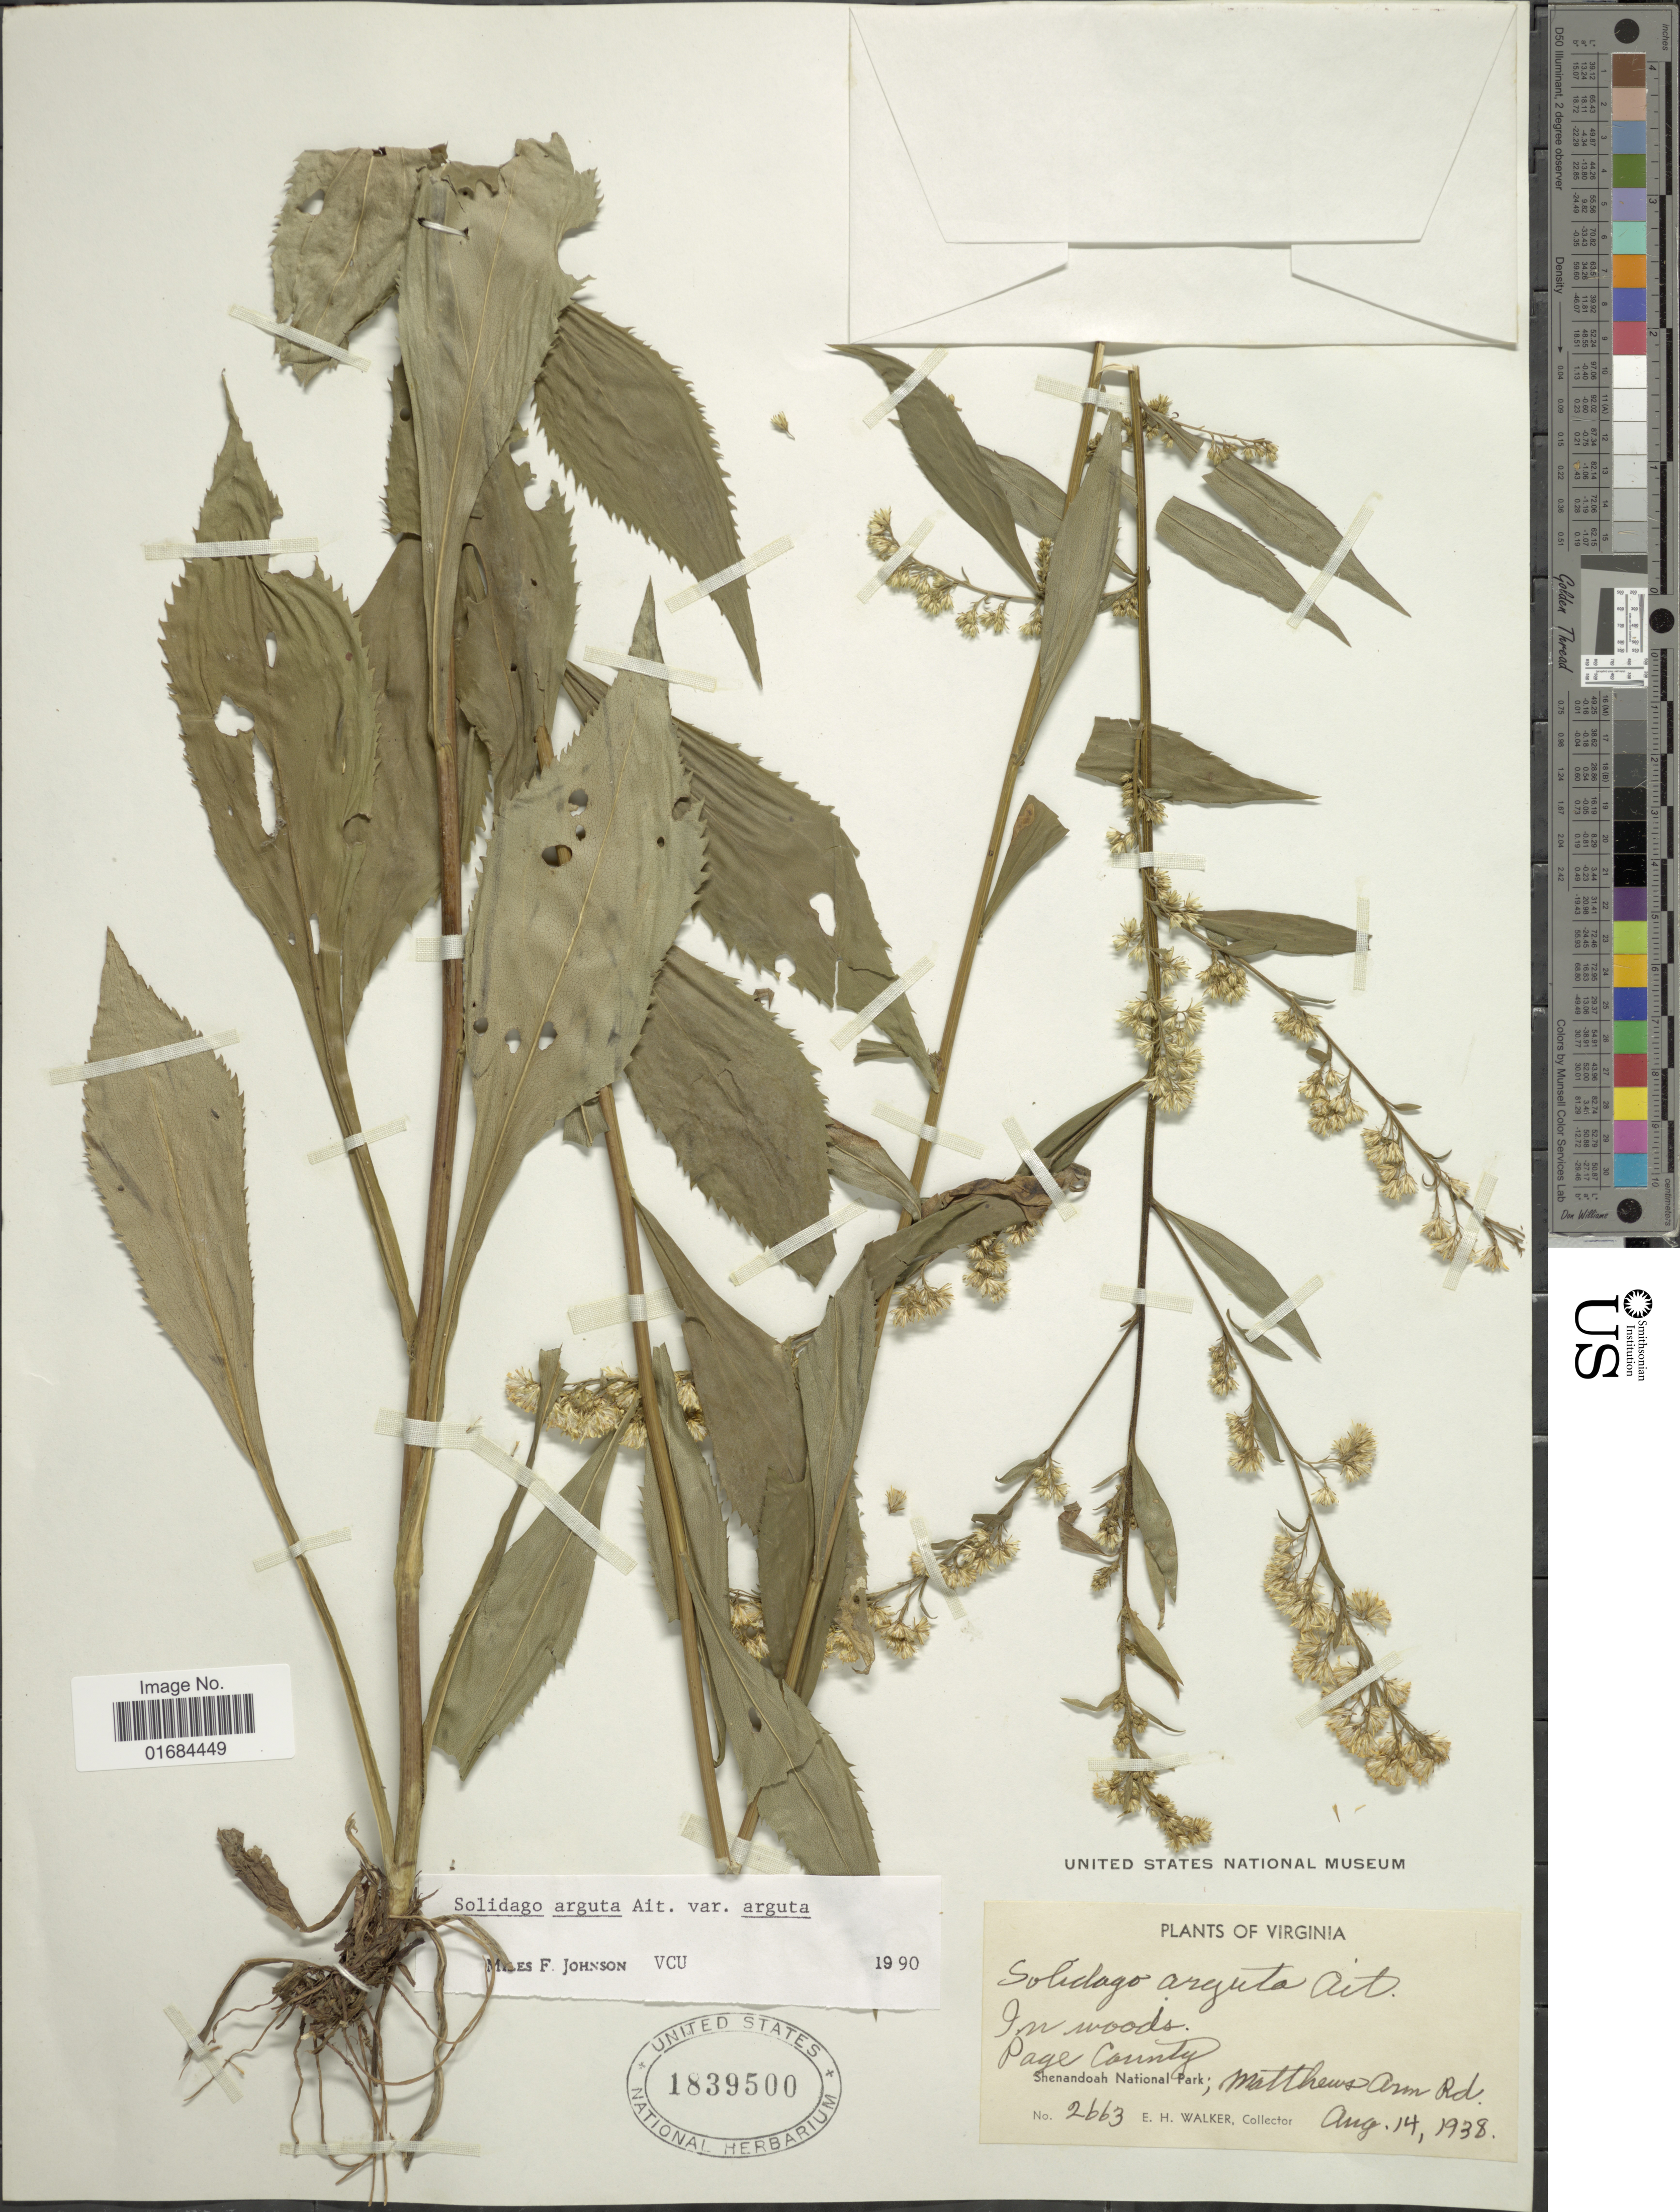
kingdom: Plantae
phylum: Tracheophyta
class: Magnoliopsida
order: Asterales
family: Asteraceae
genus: Solidago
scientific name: Solidago arguta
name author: Aiton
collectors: E. H. Walker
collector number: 2663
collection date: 1938-08-14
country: United States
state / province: Virginia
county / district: Page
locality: Shenandoah National Park, Matthews Arm rd.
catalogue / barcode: US 1839500